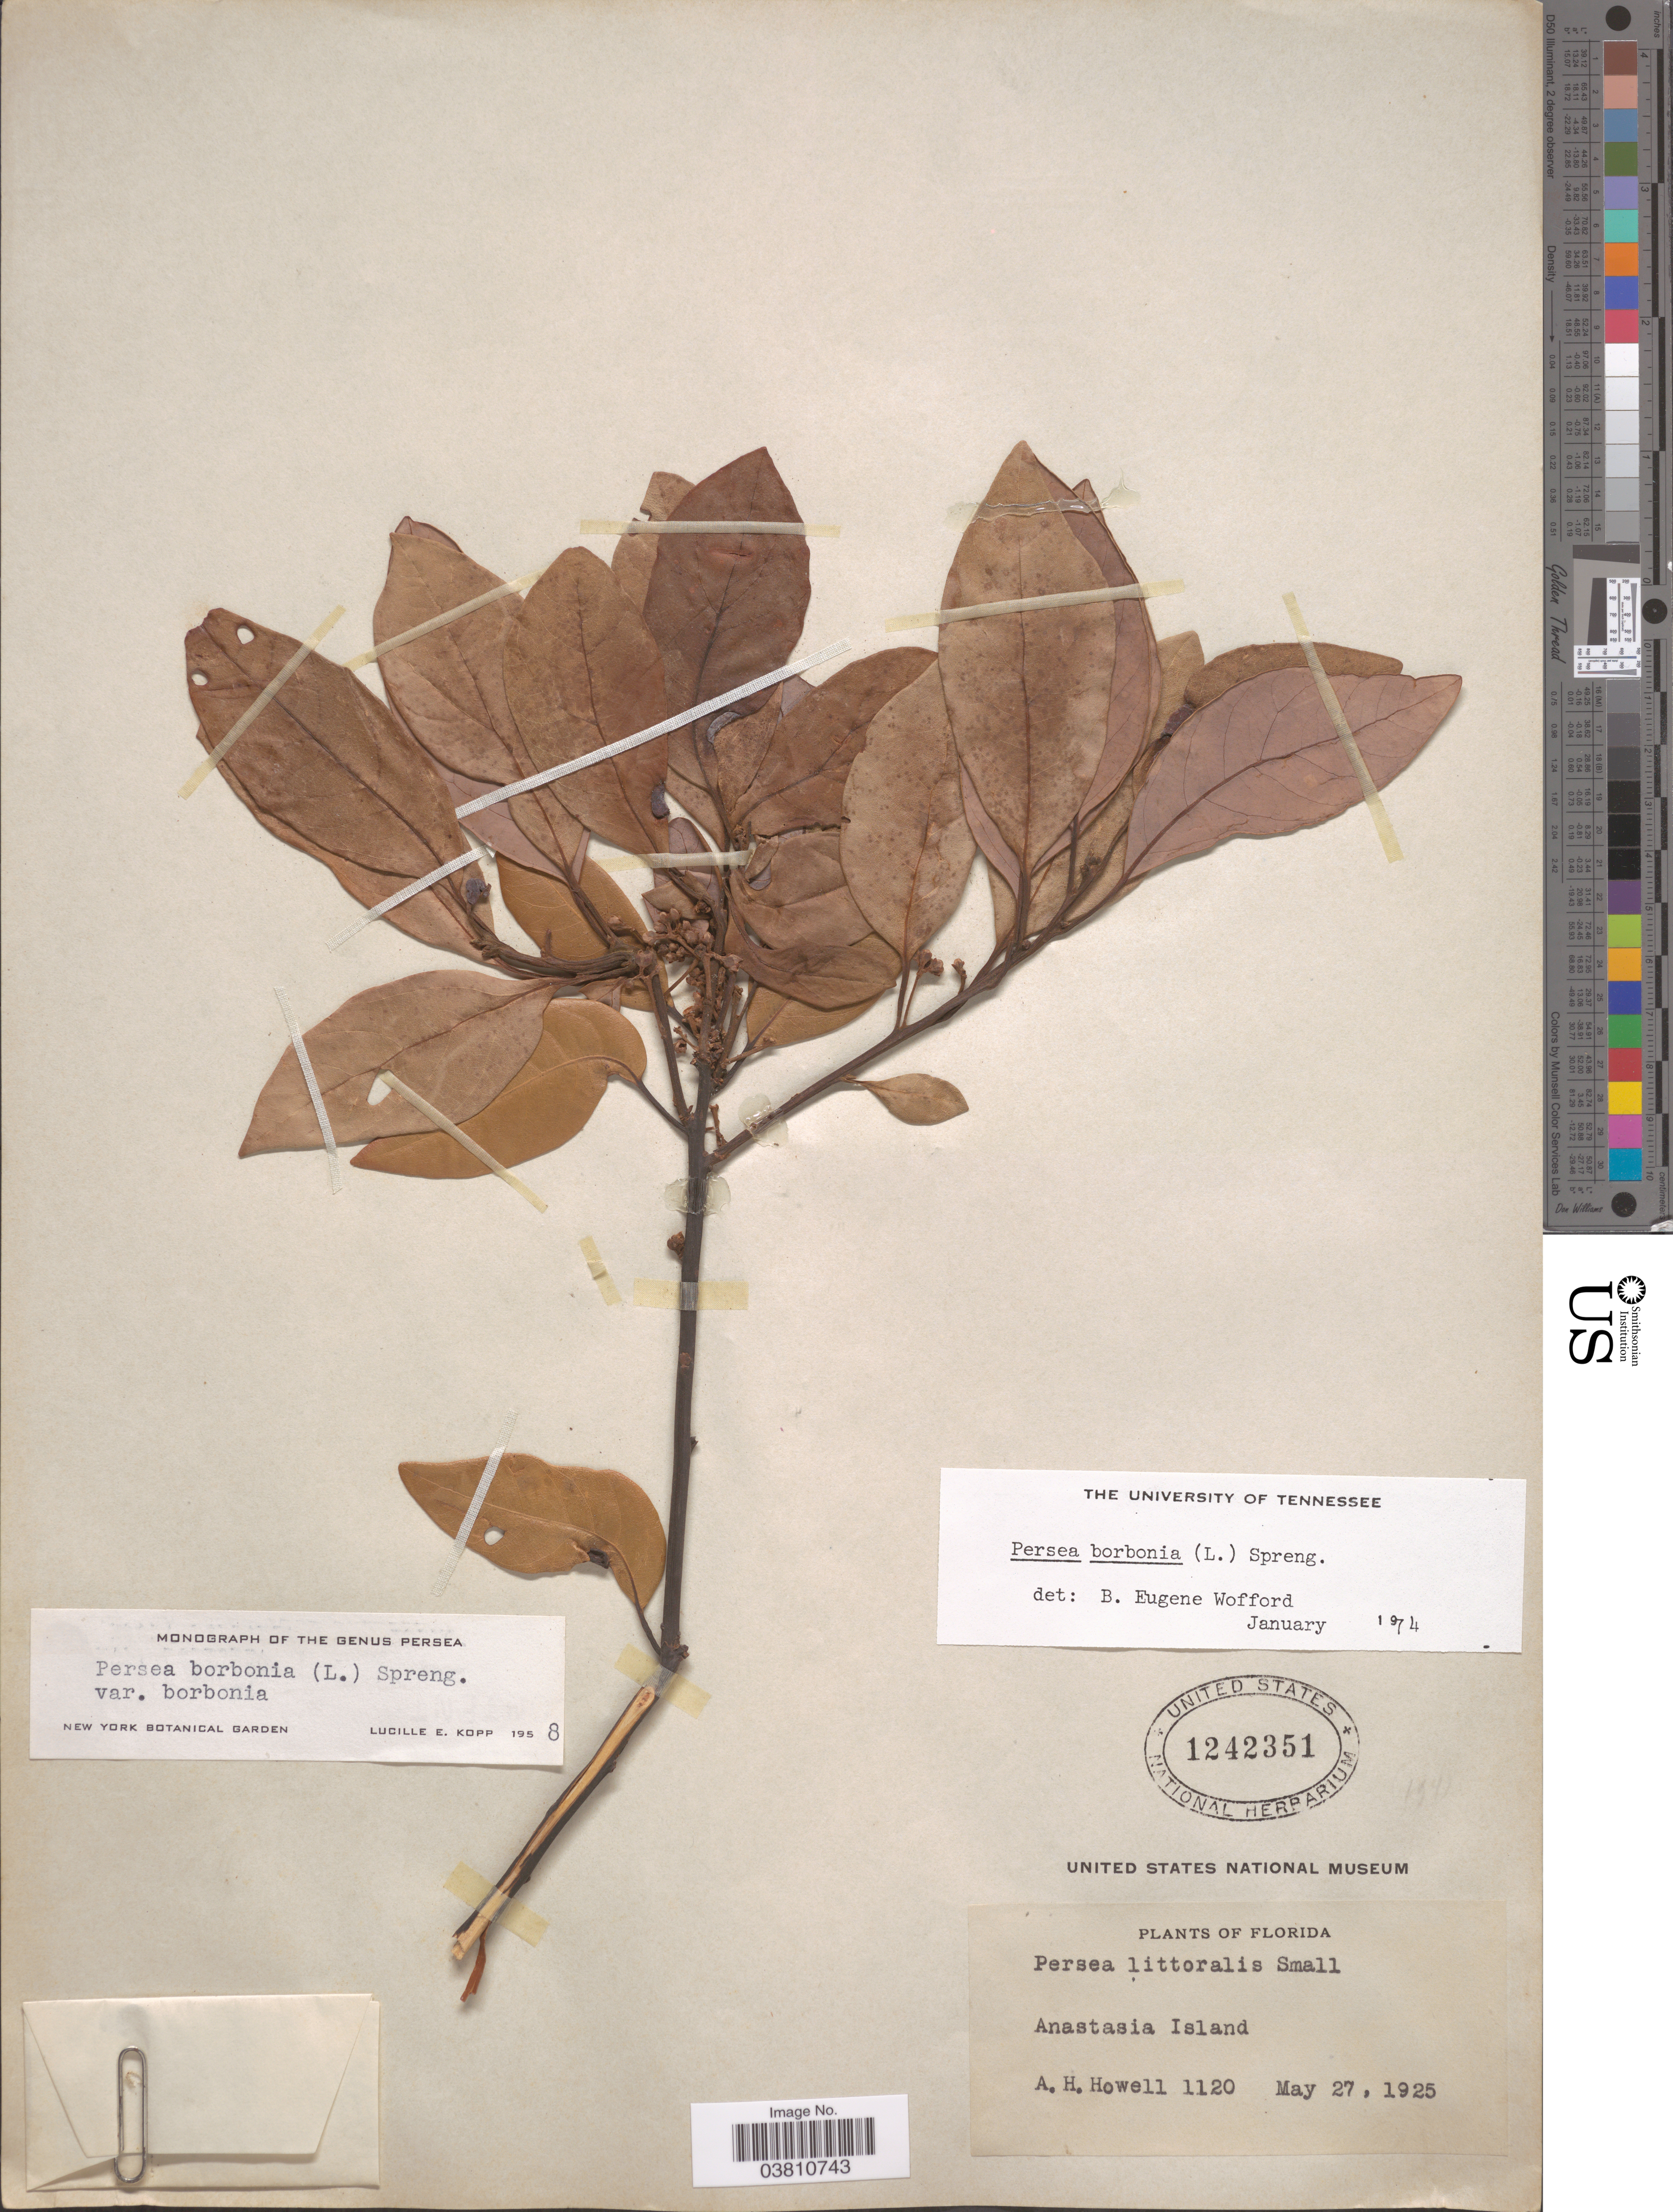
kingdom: Plantae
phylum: Tracheophyta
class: Magnoliopsida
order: Laurales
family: Lauraceae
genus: Persea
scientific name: Persea borbonia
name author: (L.) Spreng.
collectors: A. Howell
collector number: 1120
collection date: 1925-05-27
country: United States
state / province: Florida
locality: Anastasia Island.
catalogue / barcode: US 1242351